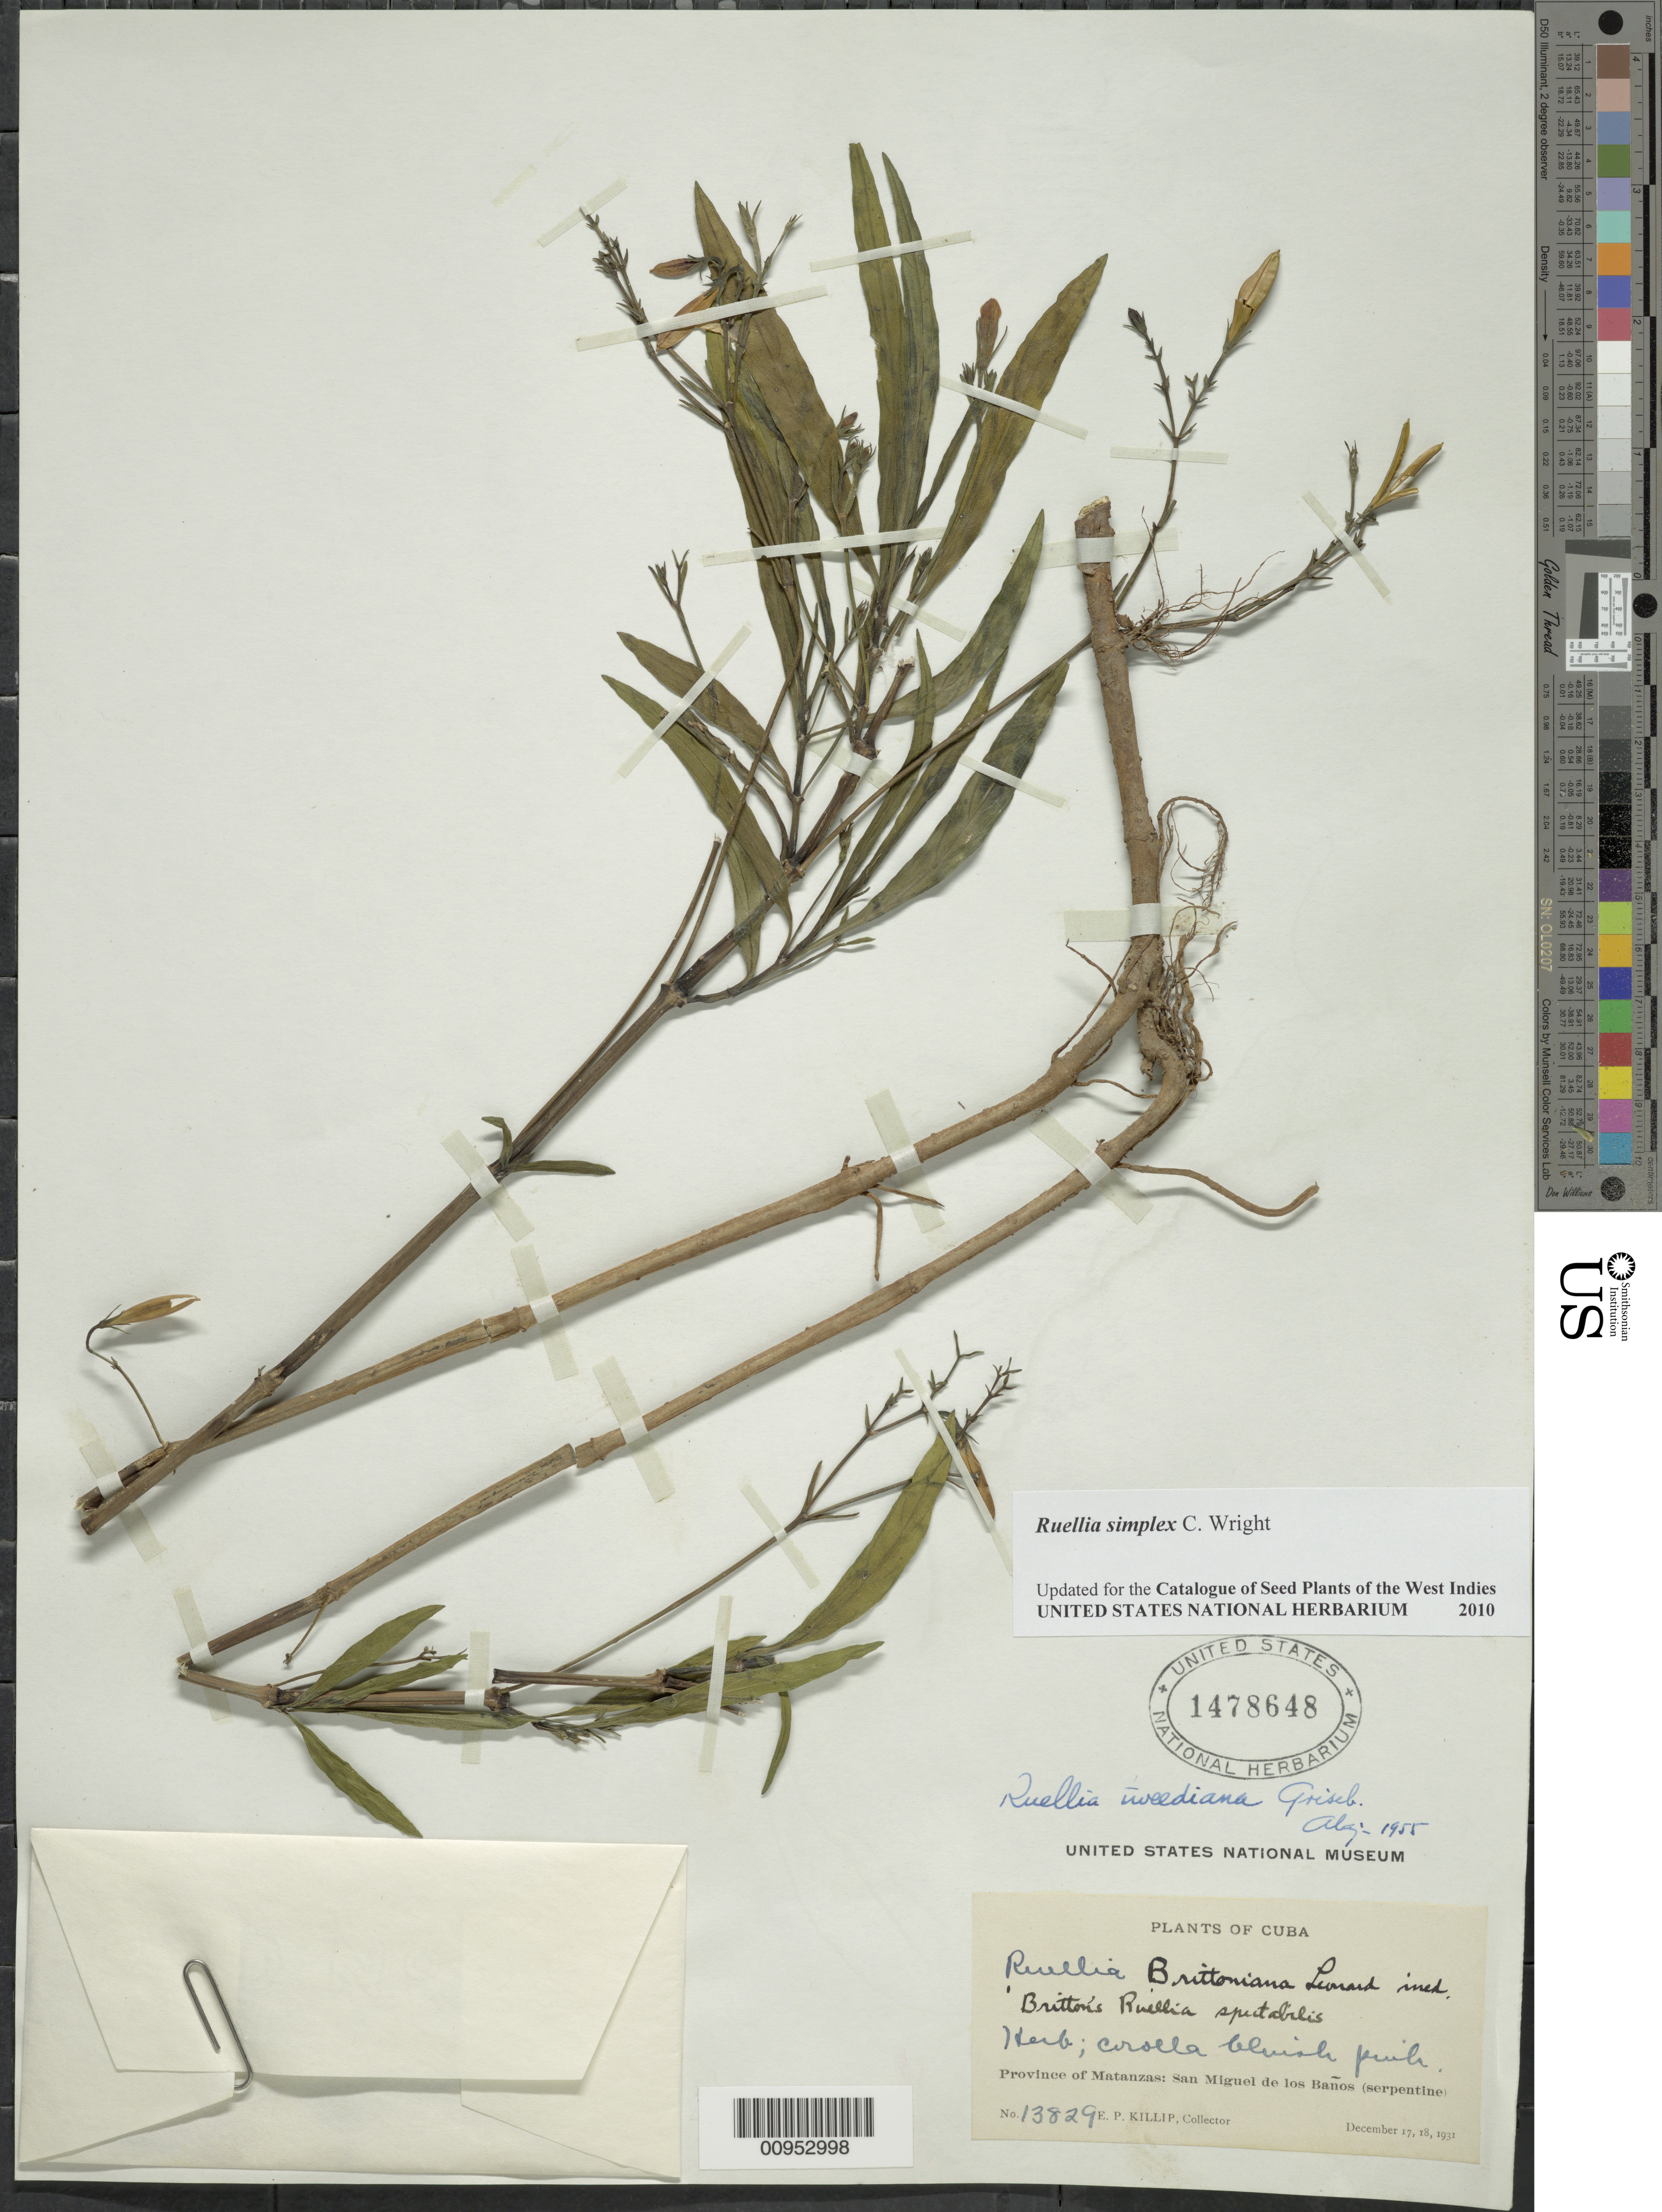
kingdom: Plantae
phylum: Tracheophyta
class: Magnoliopsida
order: Lamiales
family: Acanthaceae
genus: Ruellia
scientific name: Ruellia simplex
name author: C. Wright in Sauvalle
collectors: E. P. Killip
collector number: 13829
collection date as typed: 17 Dec 1931 and 18 Dec 1931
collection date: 1931-12-17,1931-12-18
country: Cuba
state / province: Matanzas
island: Cuba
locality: San Miguel de los Baños (serpentine)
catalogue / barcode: US 1478648